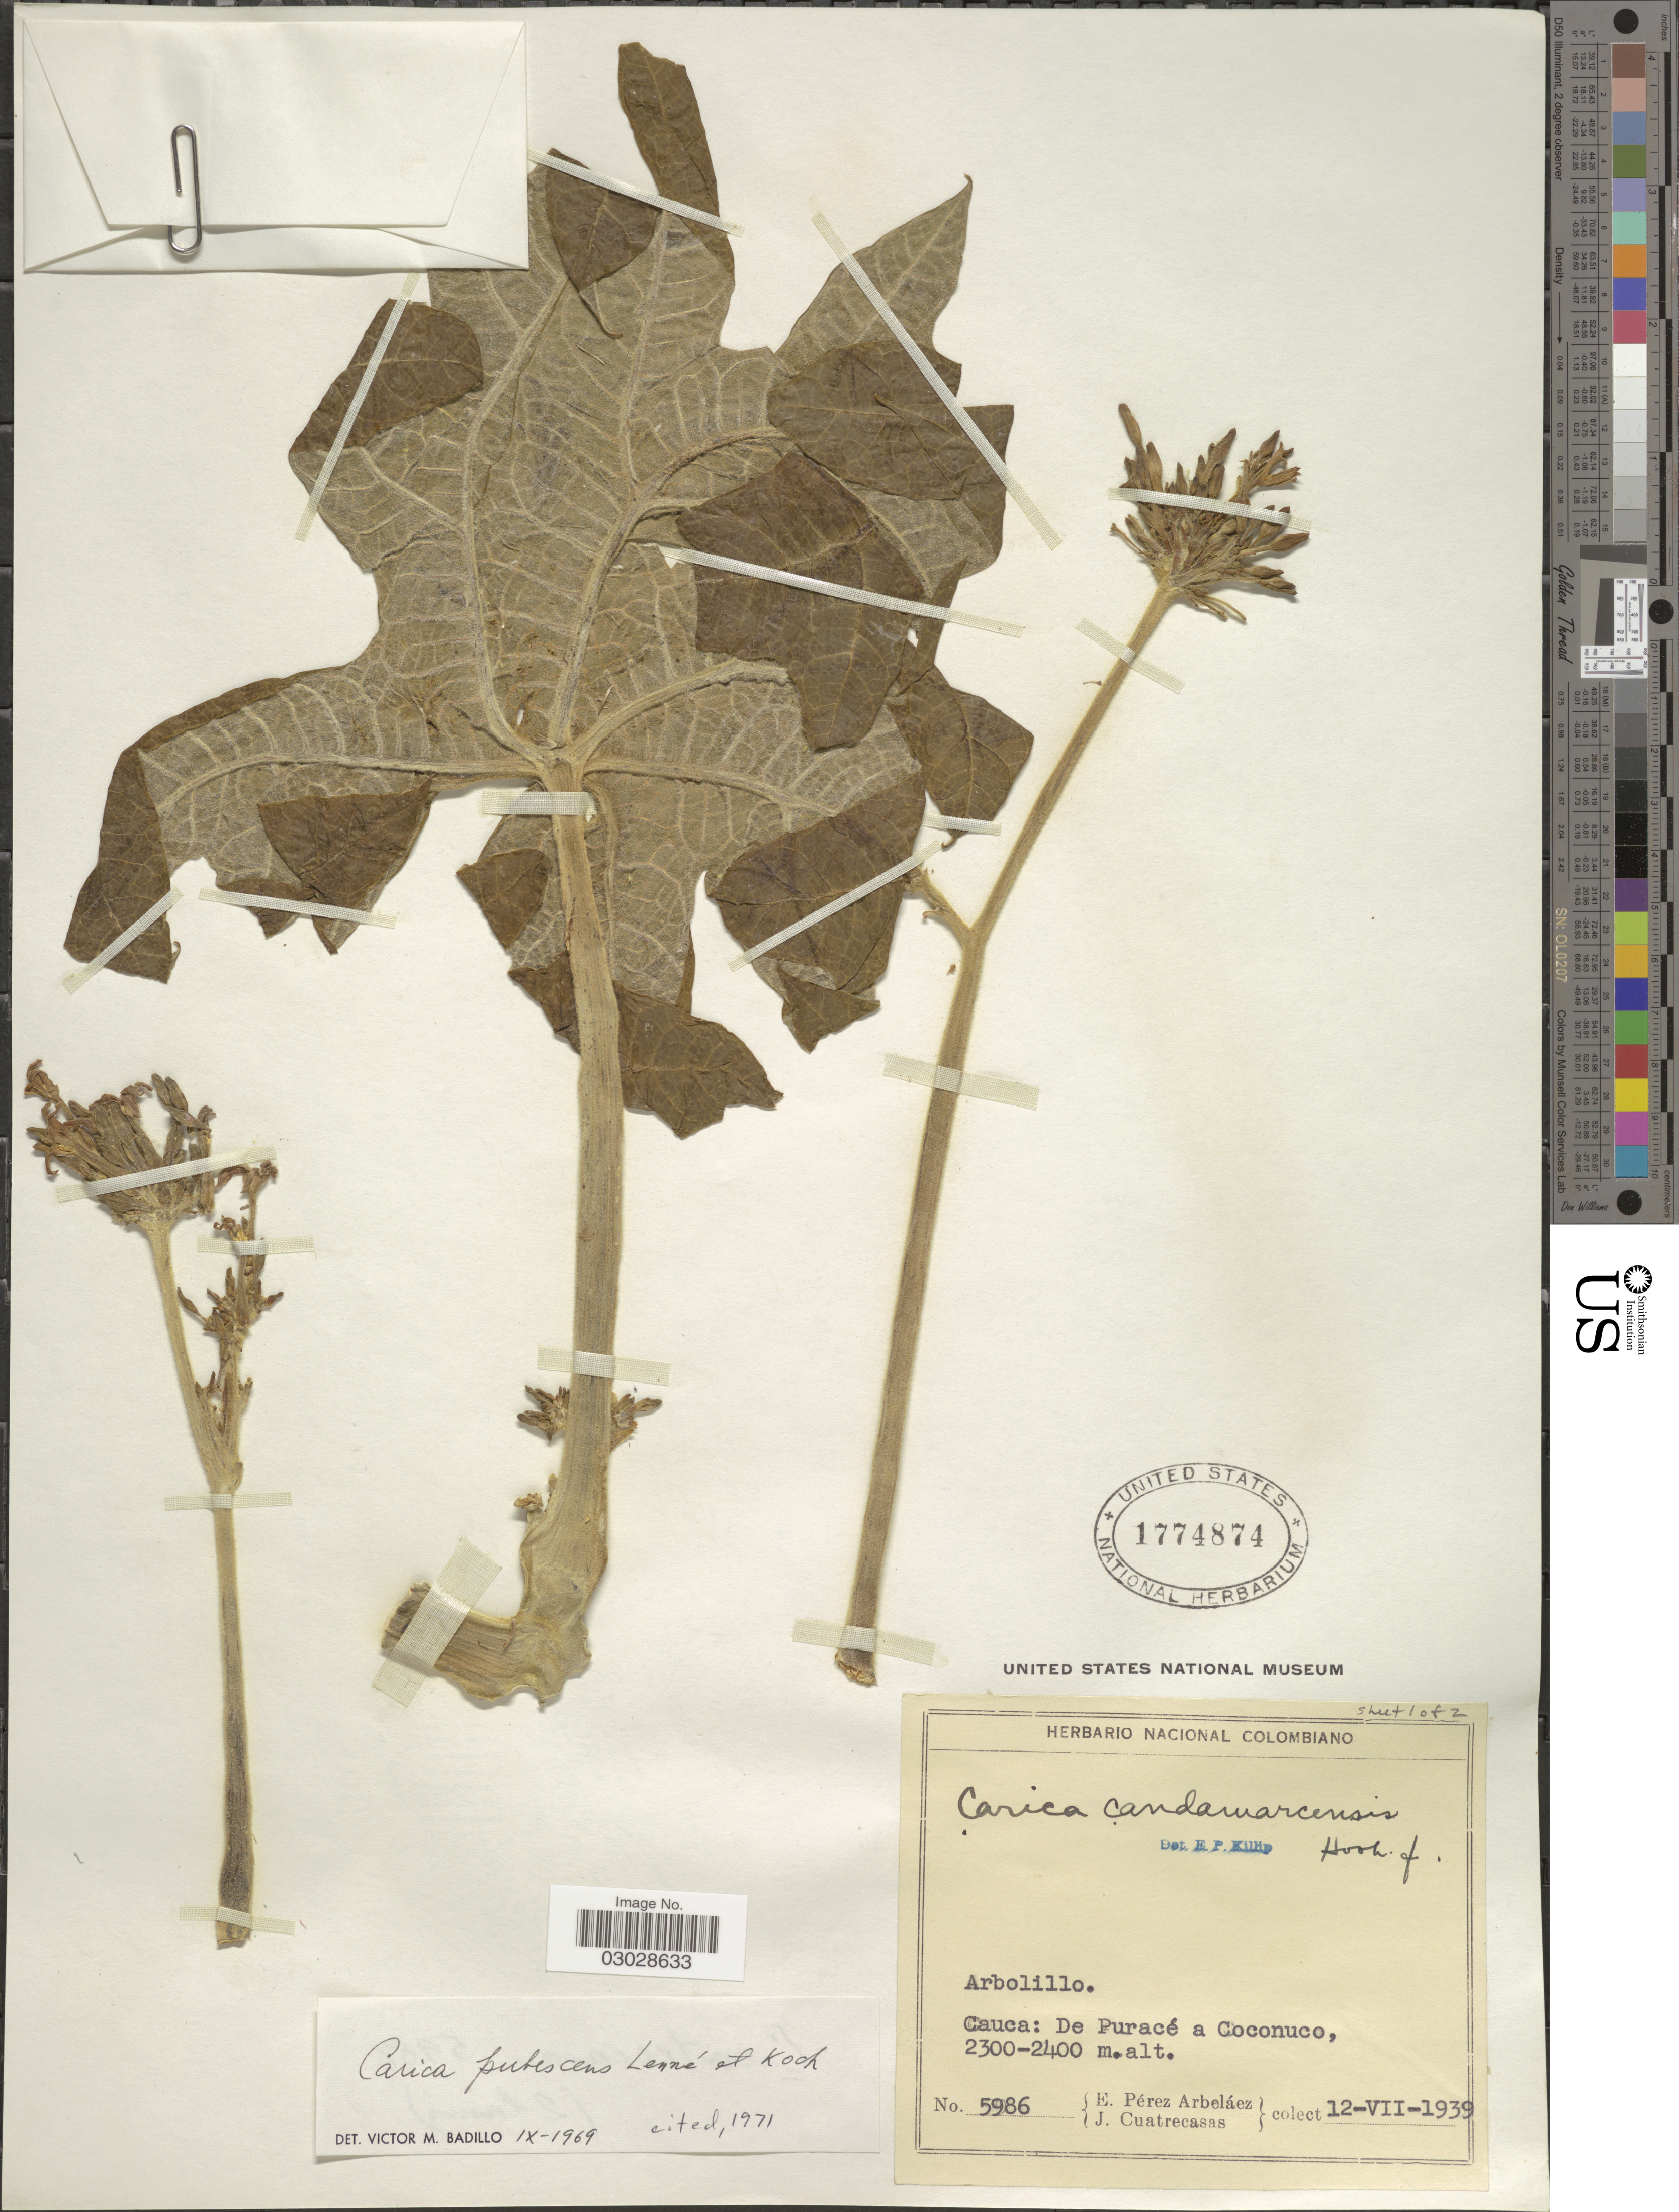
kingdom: Plantae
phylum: Tracheophyta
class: Magnoliopsida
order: Brassicales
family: Caricaceae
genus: Vasconcellea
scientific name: Vasconcellea pubescens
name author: A. DC.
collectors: E. Pérez Arbeláez & J. Cuatrecasas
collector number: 5986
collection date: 1939-07-12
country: Colombia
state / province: Cauca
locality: De Puracé a Coconuco.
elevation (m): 2300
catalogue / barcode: US 1774874